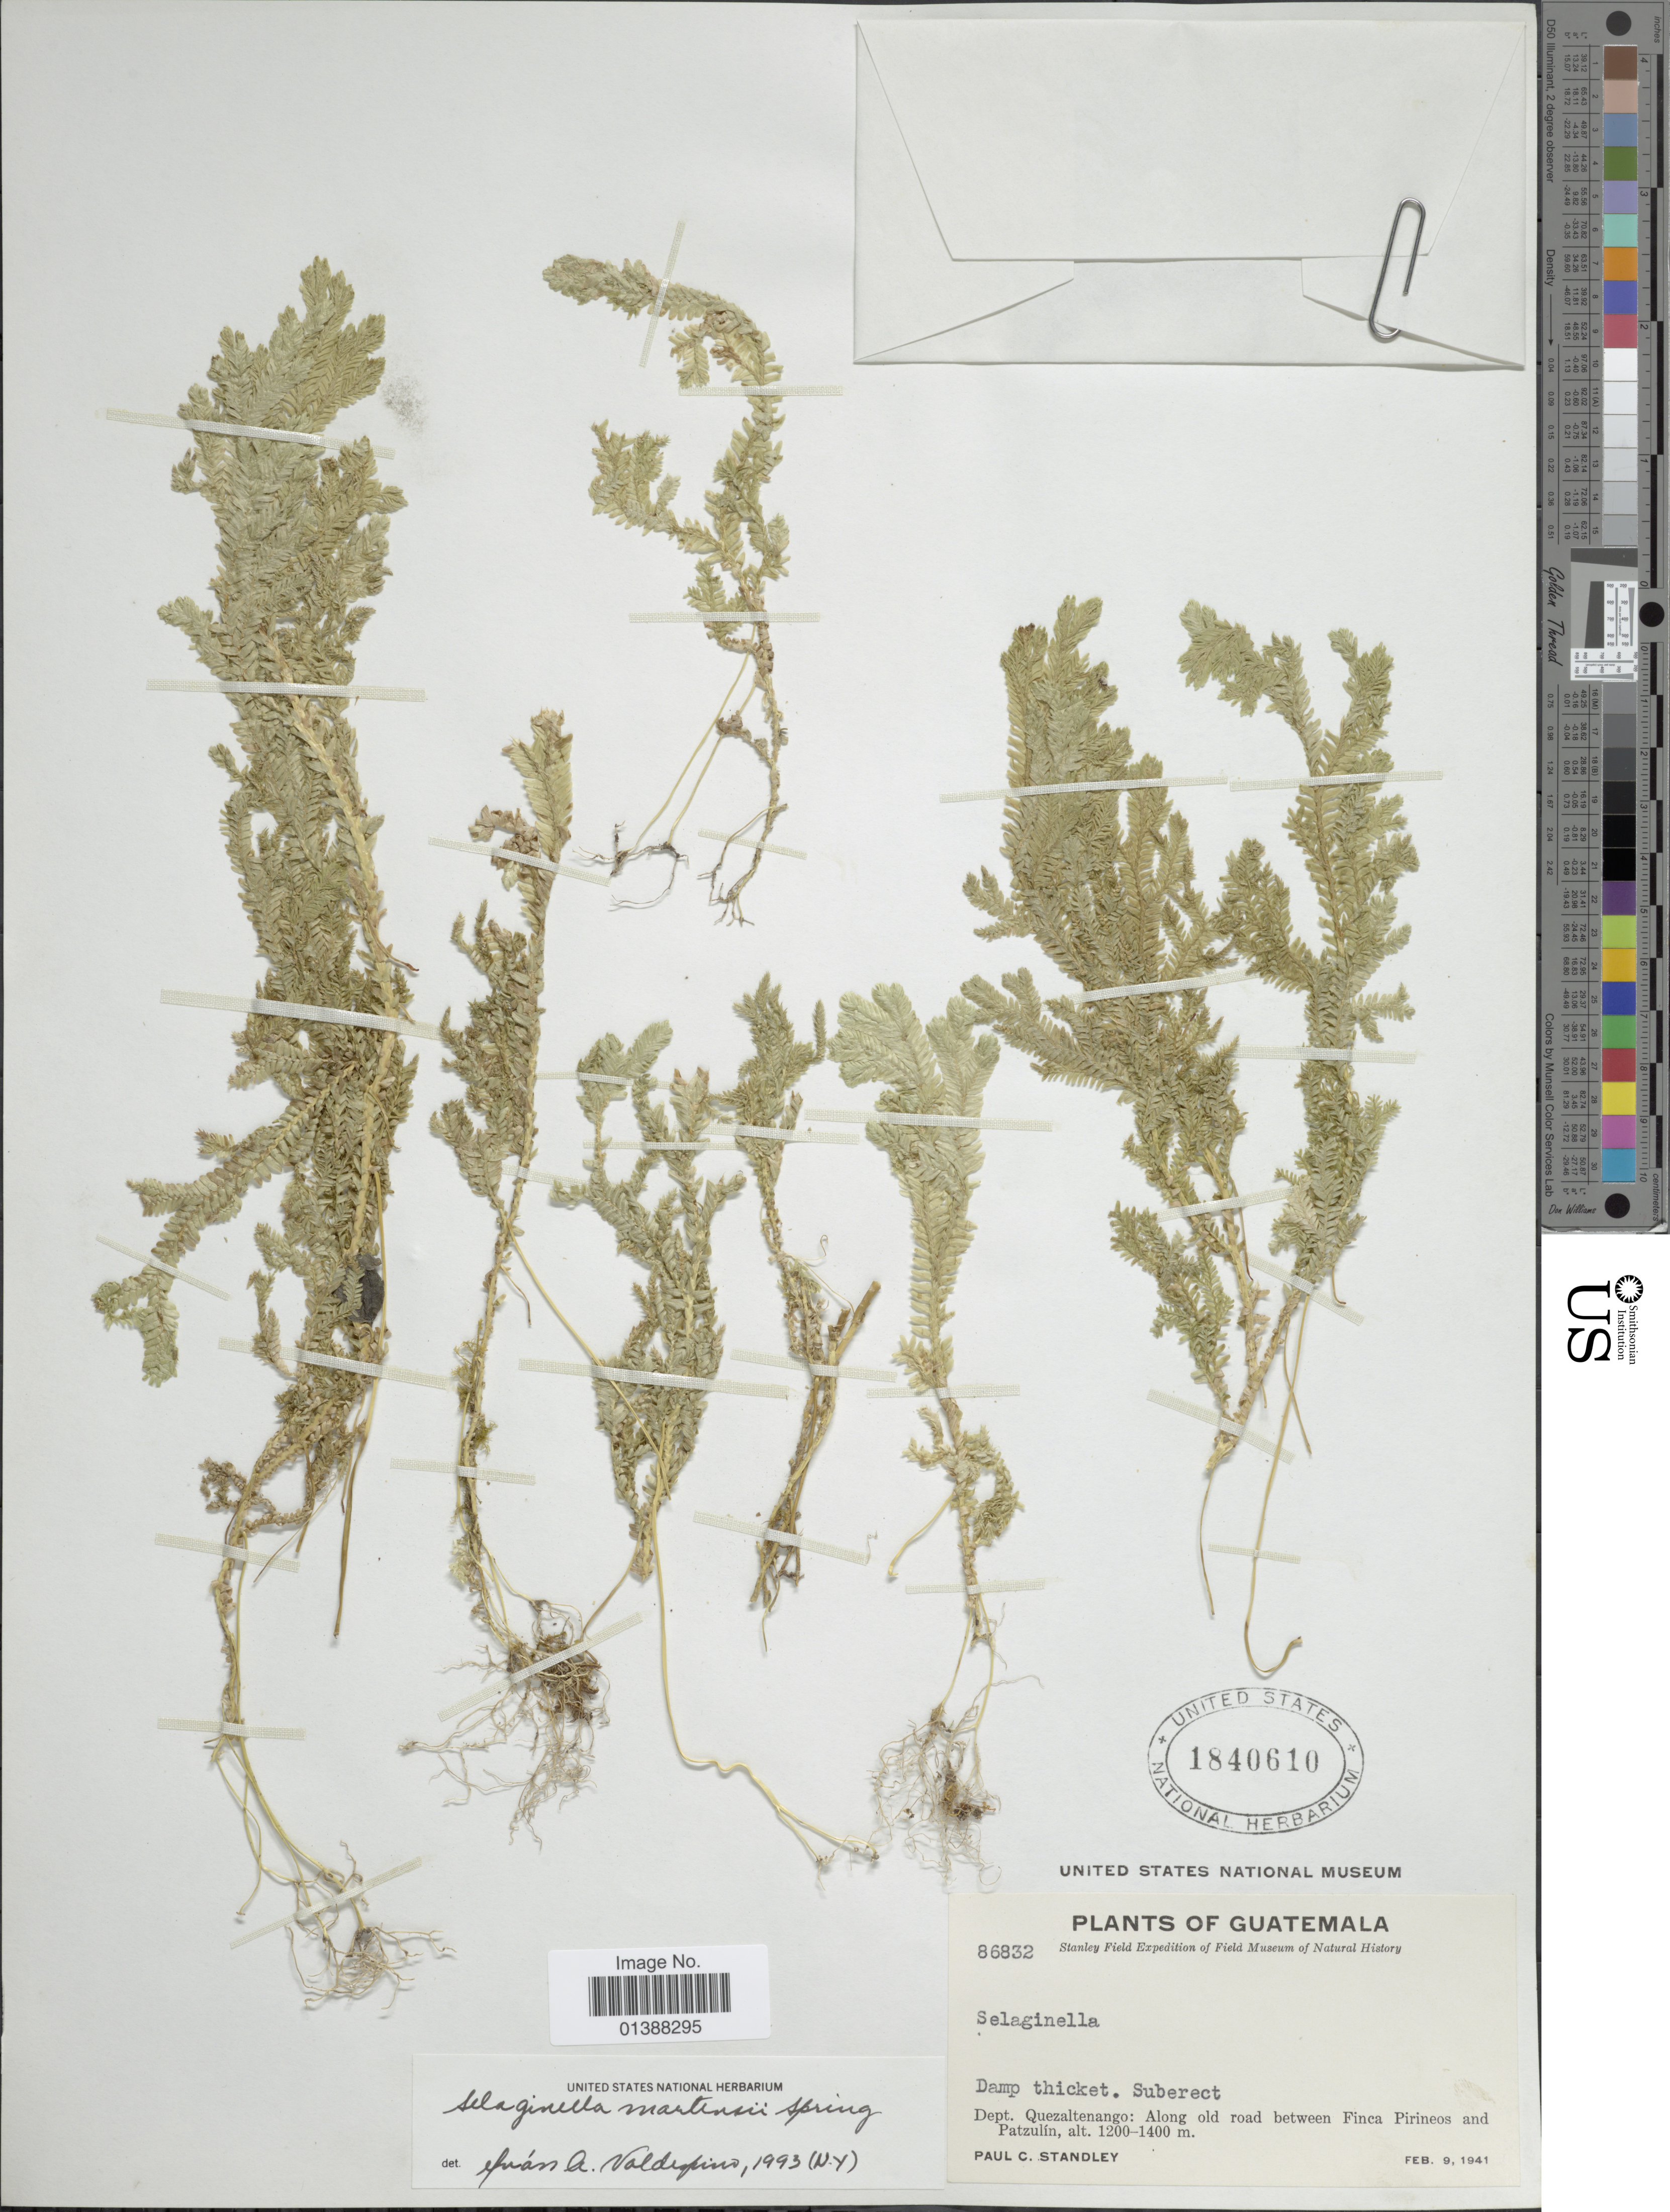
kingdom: Plantae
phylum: Tracheophyta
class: Lycopodiopsida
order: Selaginellales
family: Selaginellaceae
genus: Selaginella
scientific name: Selaginella martensii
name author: Spring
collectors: P. C. Standley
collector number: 86832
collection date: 1941-02-09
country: Guatemala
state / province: Quetzaltenango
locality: Along old road between Finca Pirineos and Patzulín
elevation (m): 1200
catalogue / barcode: US 1840610